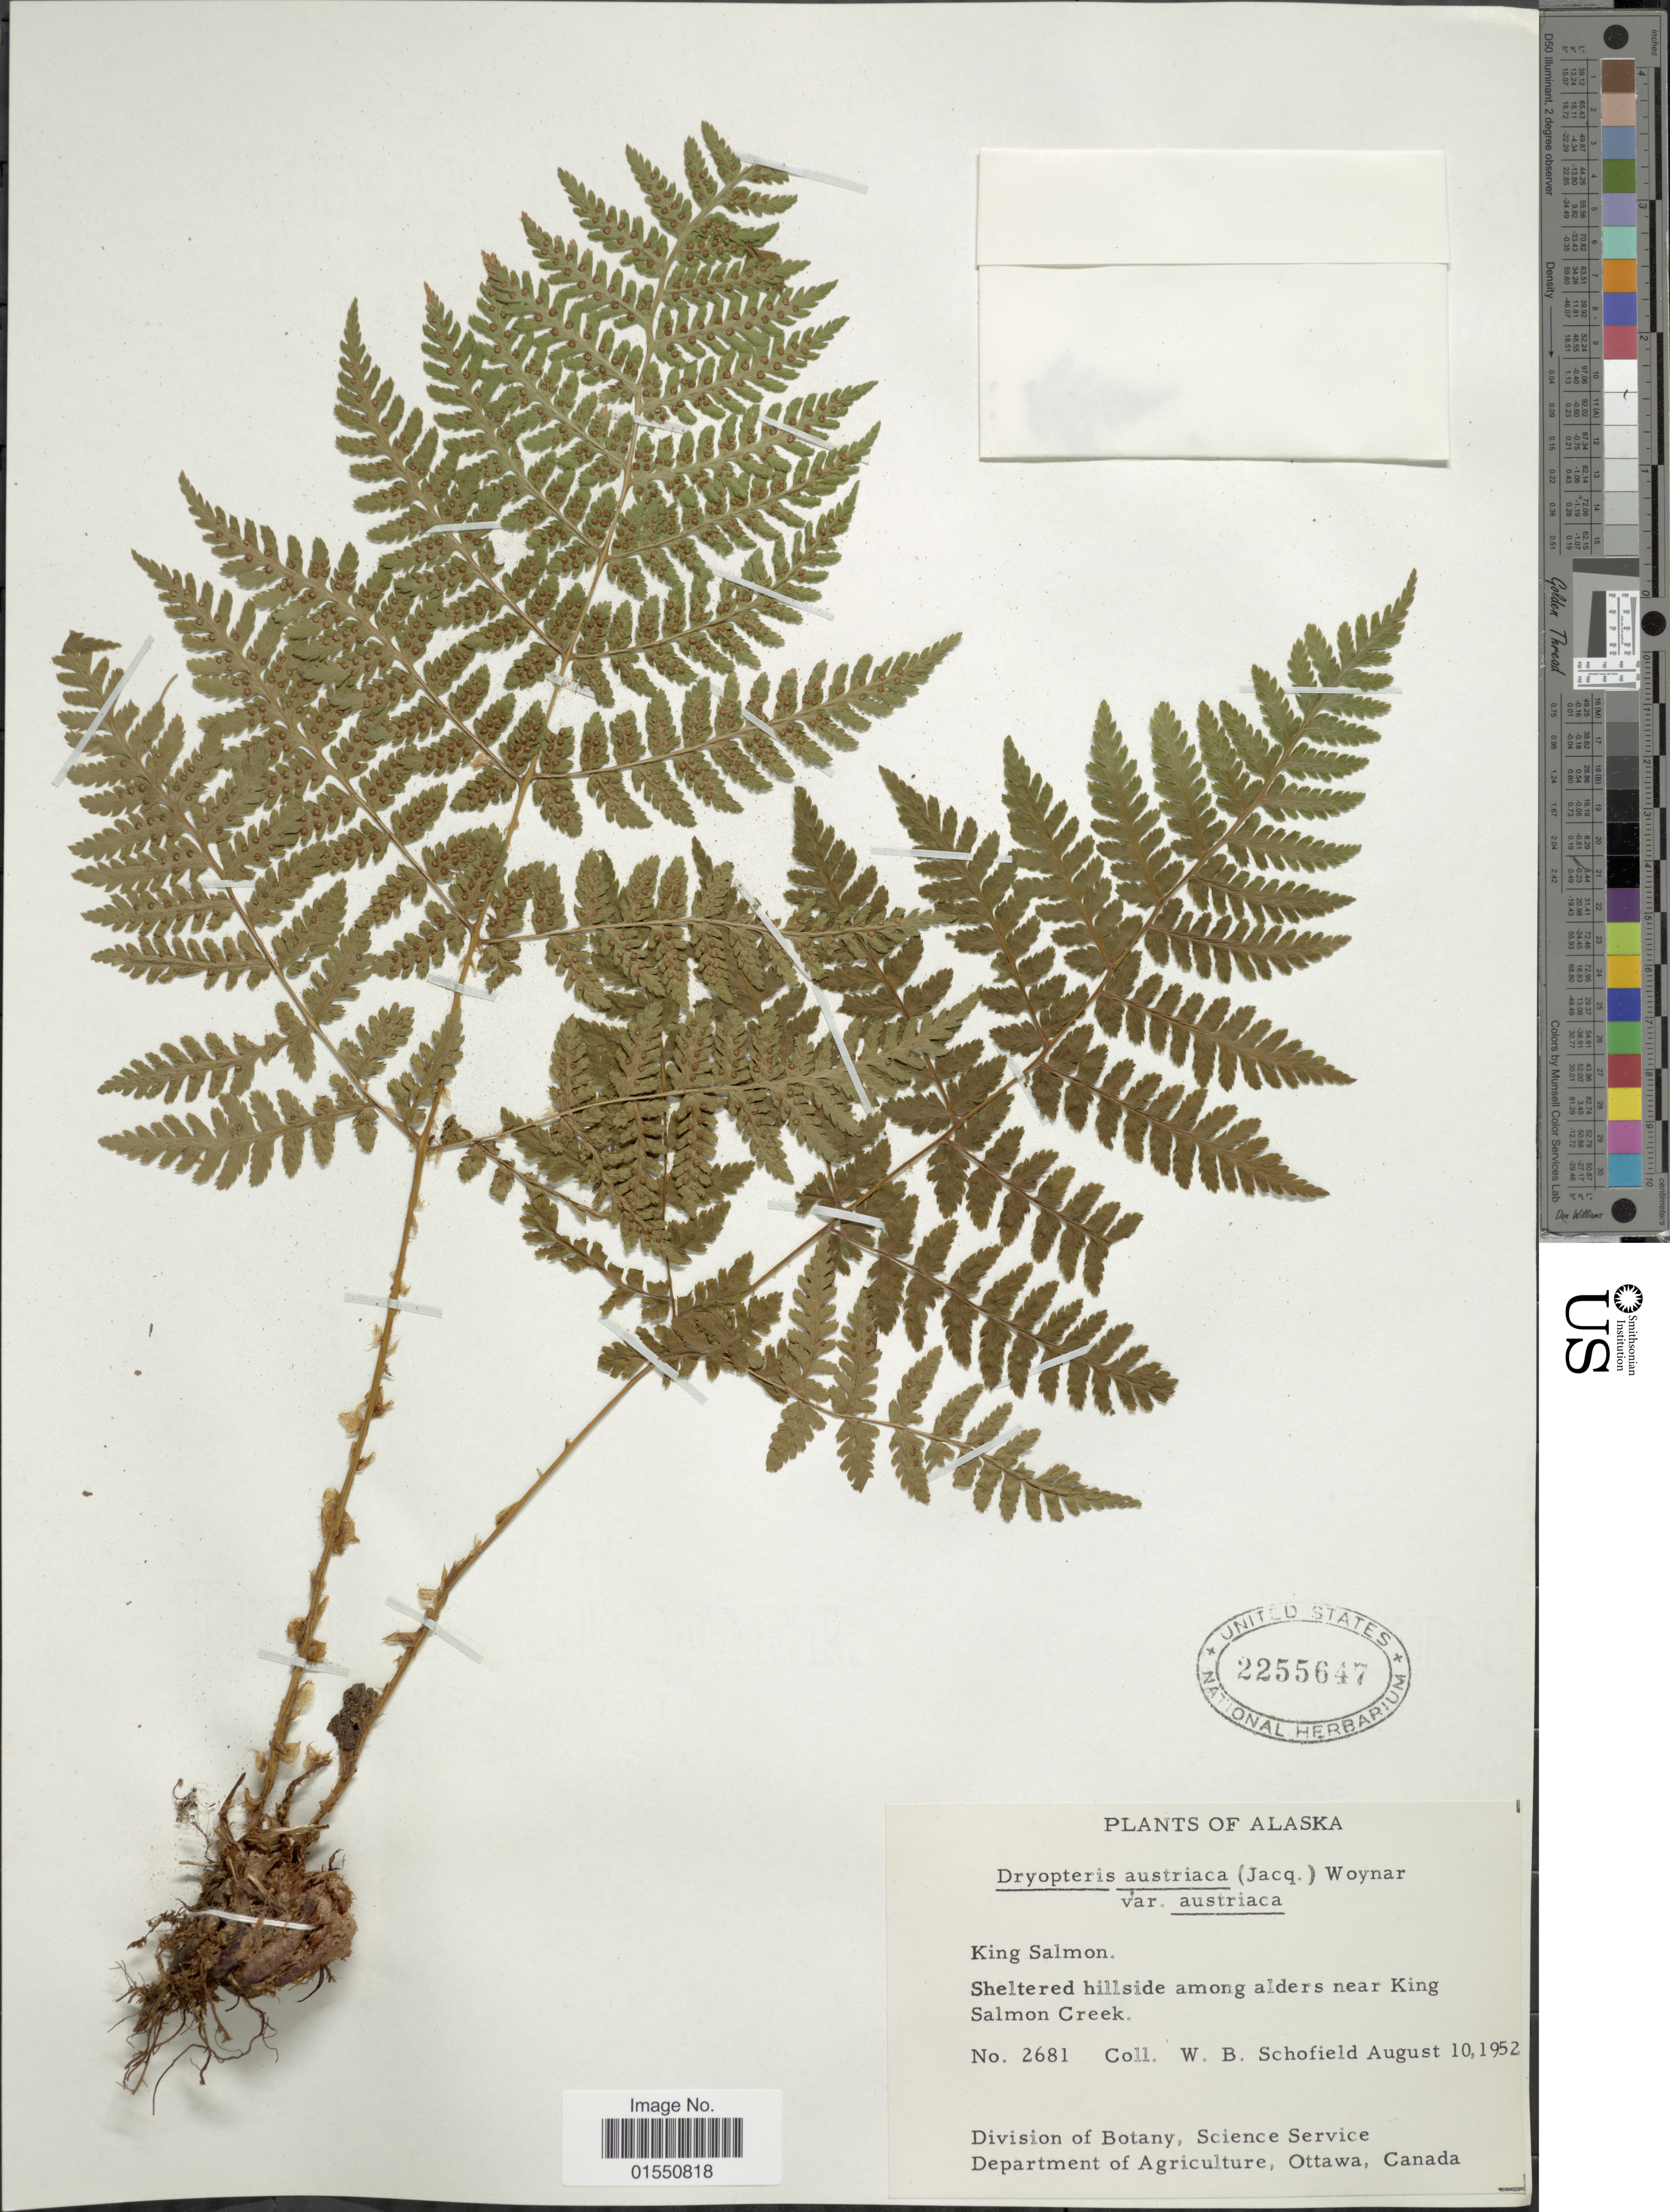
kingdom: Plantae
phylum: Tracheophyta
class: Polypodiopsida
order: Polypodiales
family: Dryopteridaceae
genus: Dryopteris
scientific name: Dryopteris expansa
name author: (C. Presl) Fraser-Jenk. & Jermy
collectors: W. Schofield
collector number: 2681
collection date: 1952-08-10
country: United States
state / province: Alaska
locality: King Salmon. Sheltered hillside among alders near King Salmon Creek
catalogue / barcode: US 2255647